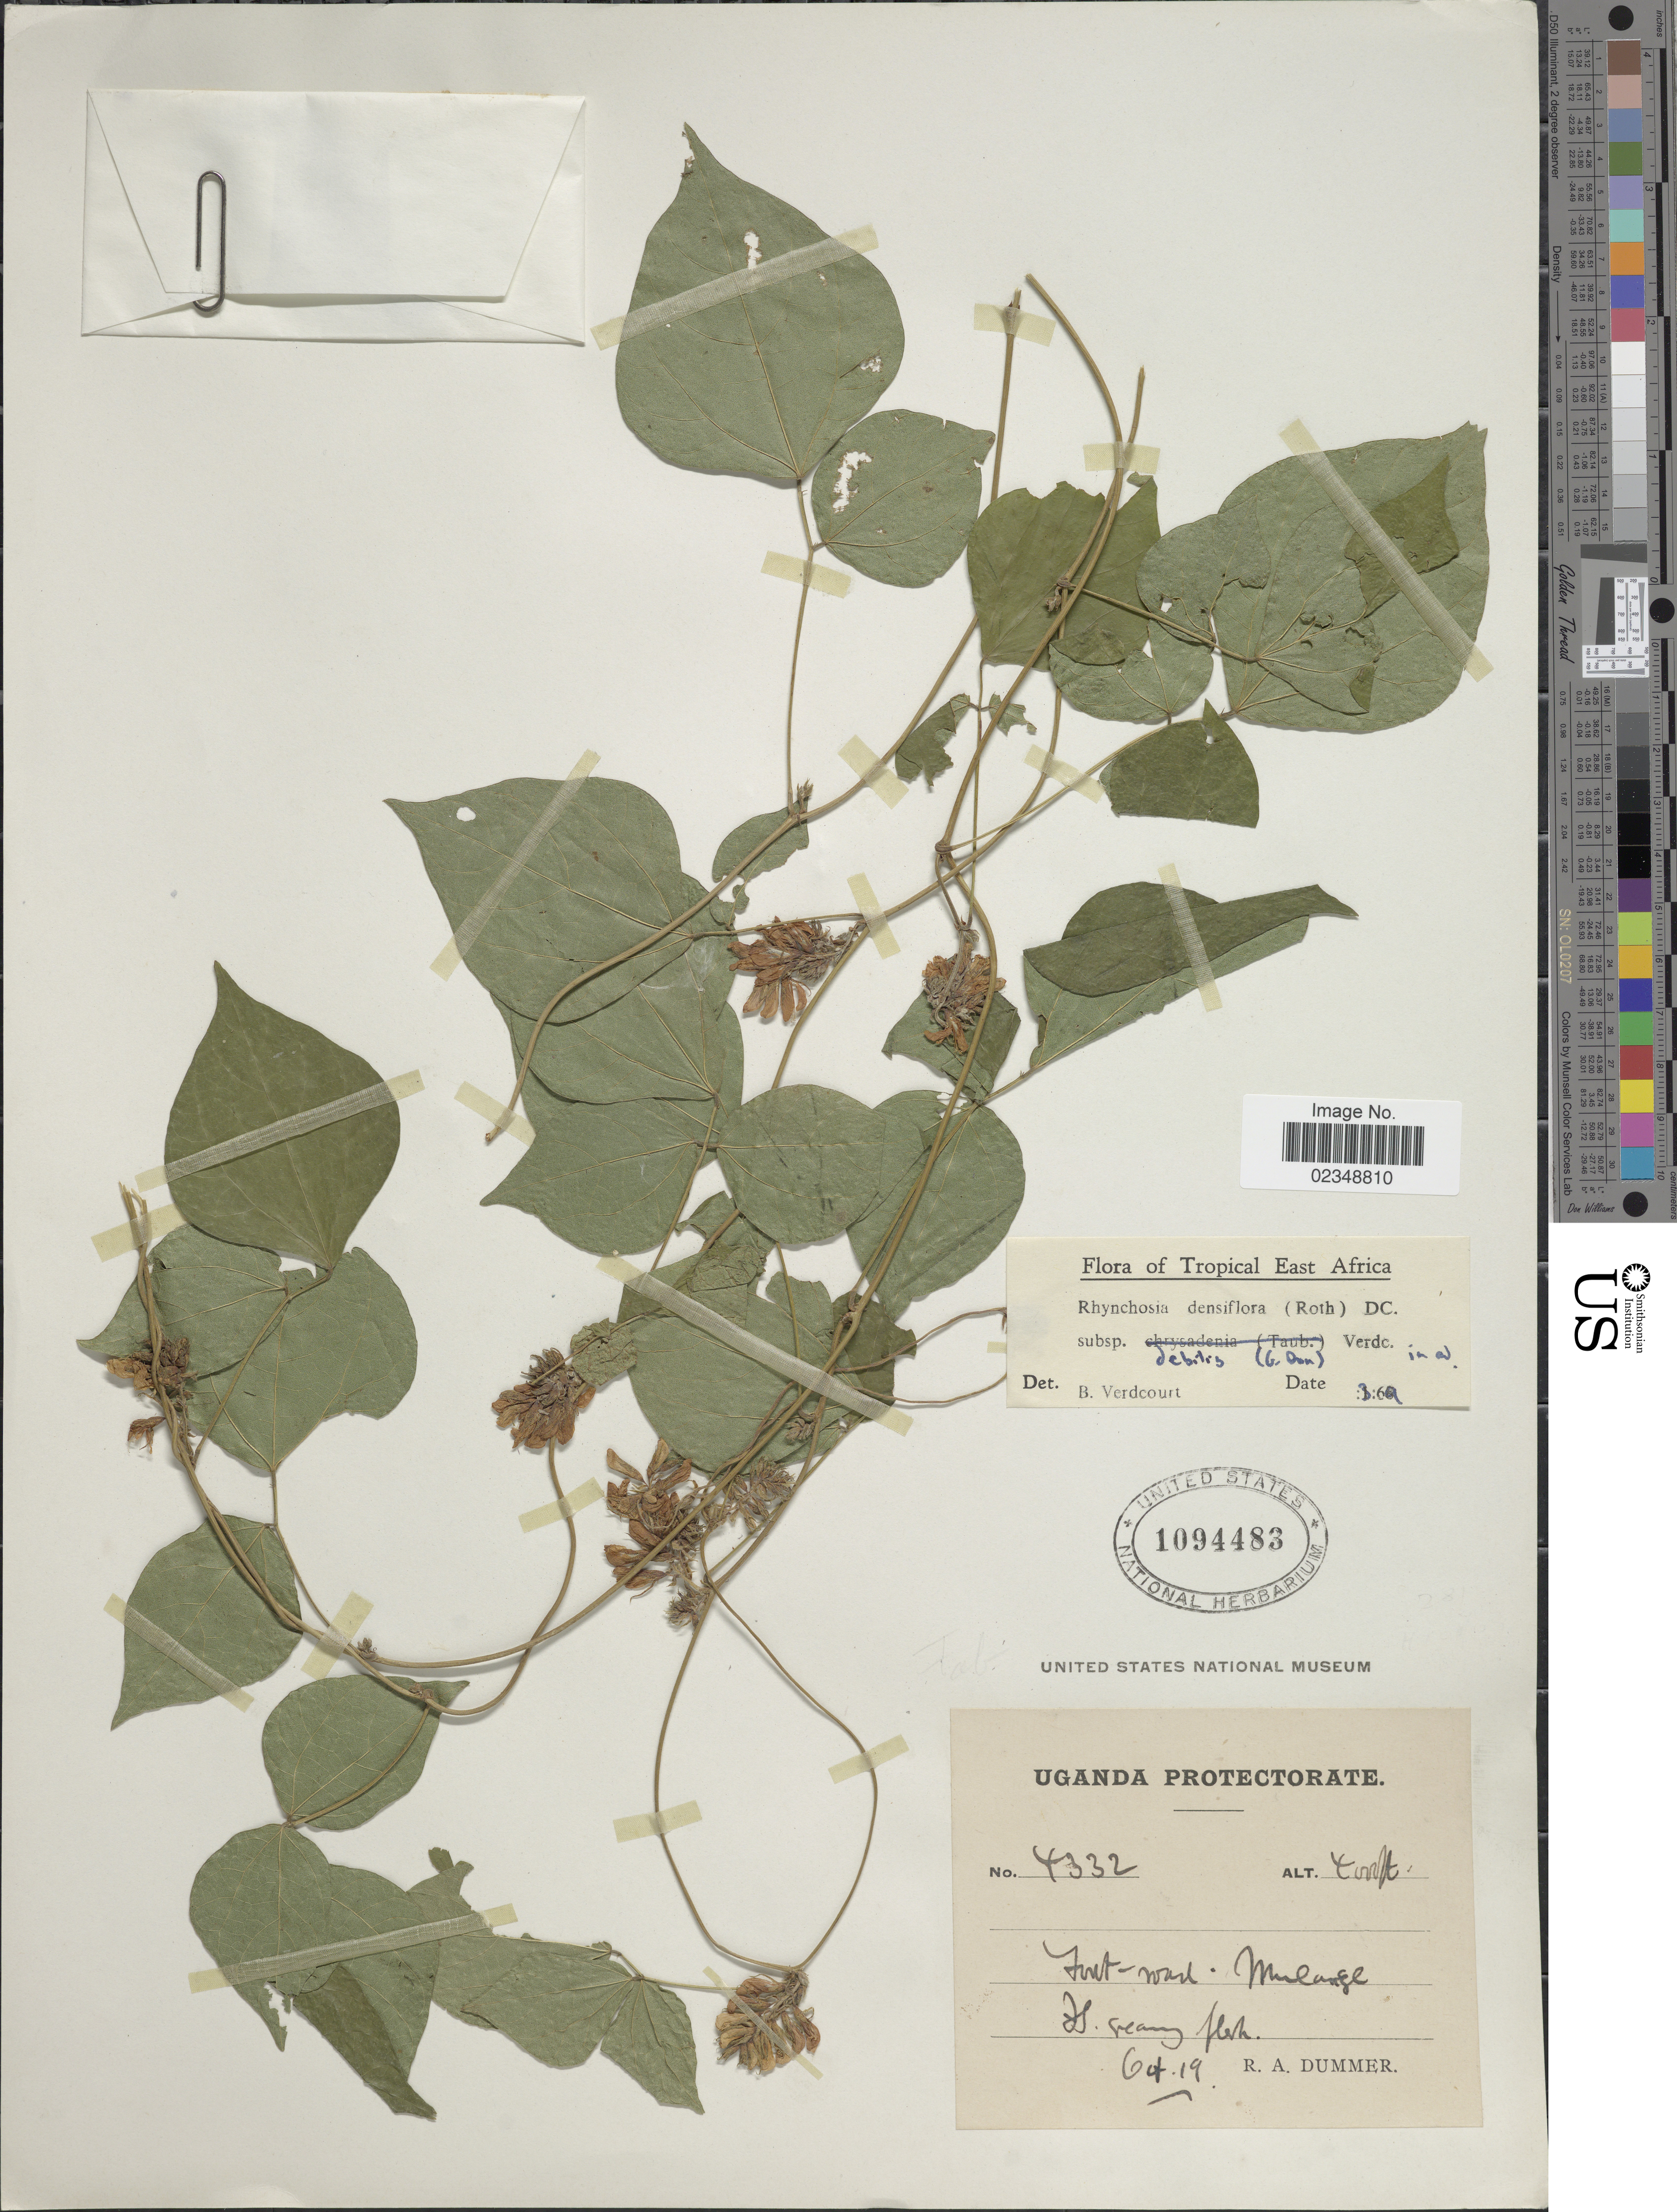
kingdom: Plantae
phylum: Tracheophyta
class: Magnoliopsida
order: Fabales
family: Fabaceae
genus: Rhynchosia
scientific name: Rhynchosia densiflora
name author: (Roth) DC.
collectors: R. Dümmer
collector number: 4332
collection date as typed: Transcribed d/m/y: /10/19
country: Uganda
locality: Forest-road, Mulange.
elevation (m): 1219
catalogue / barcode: US 1094483